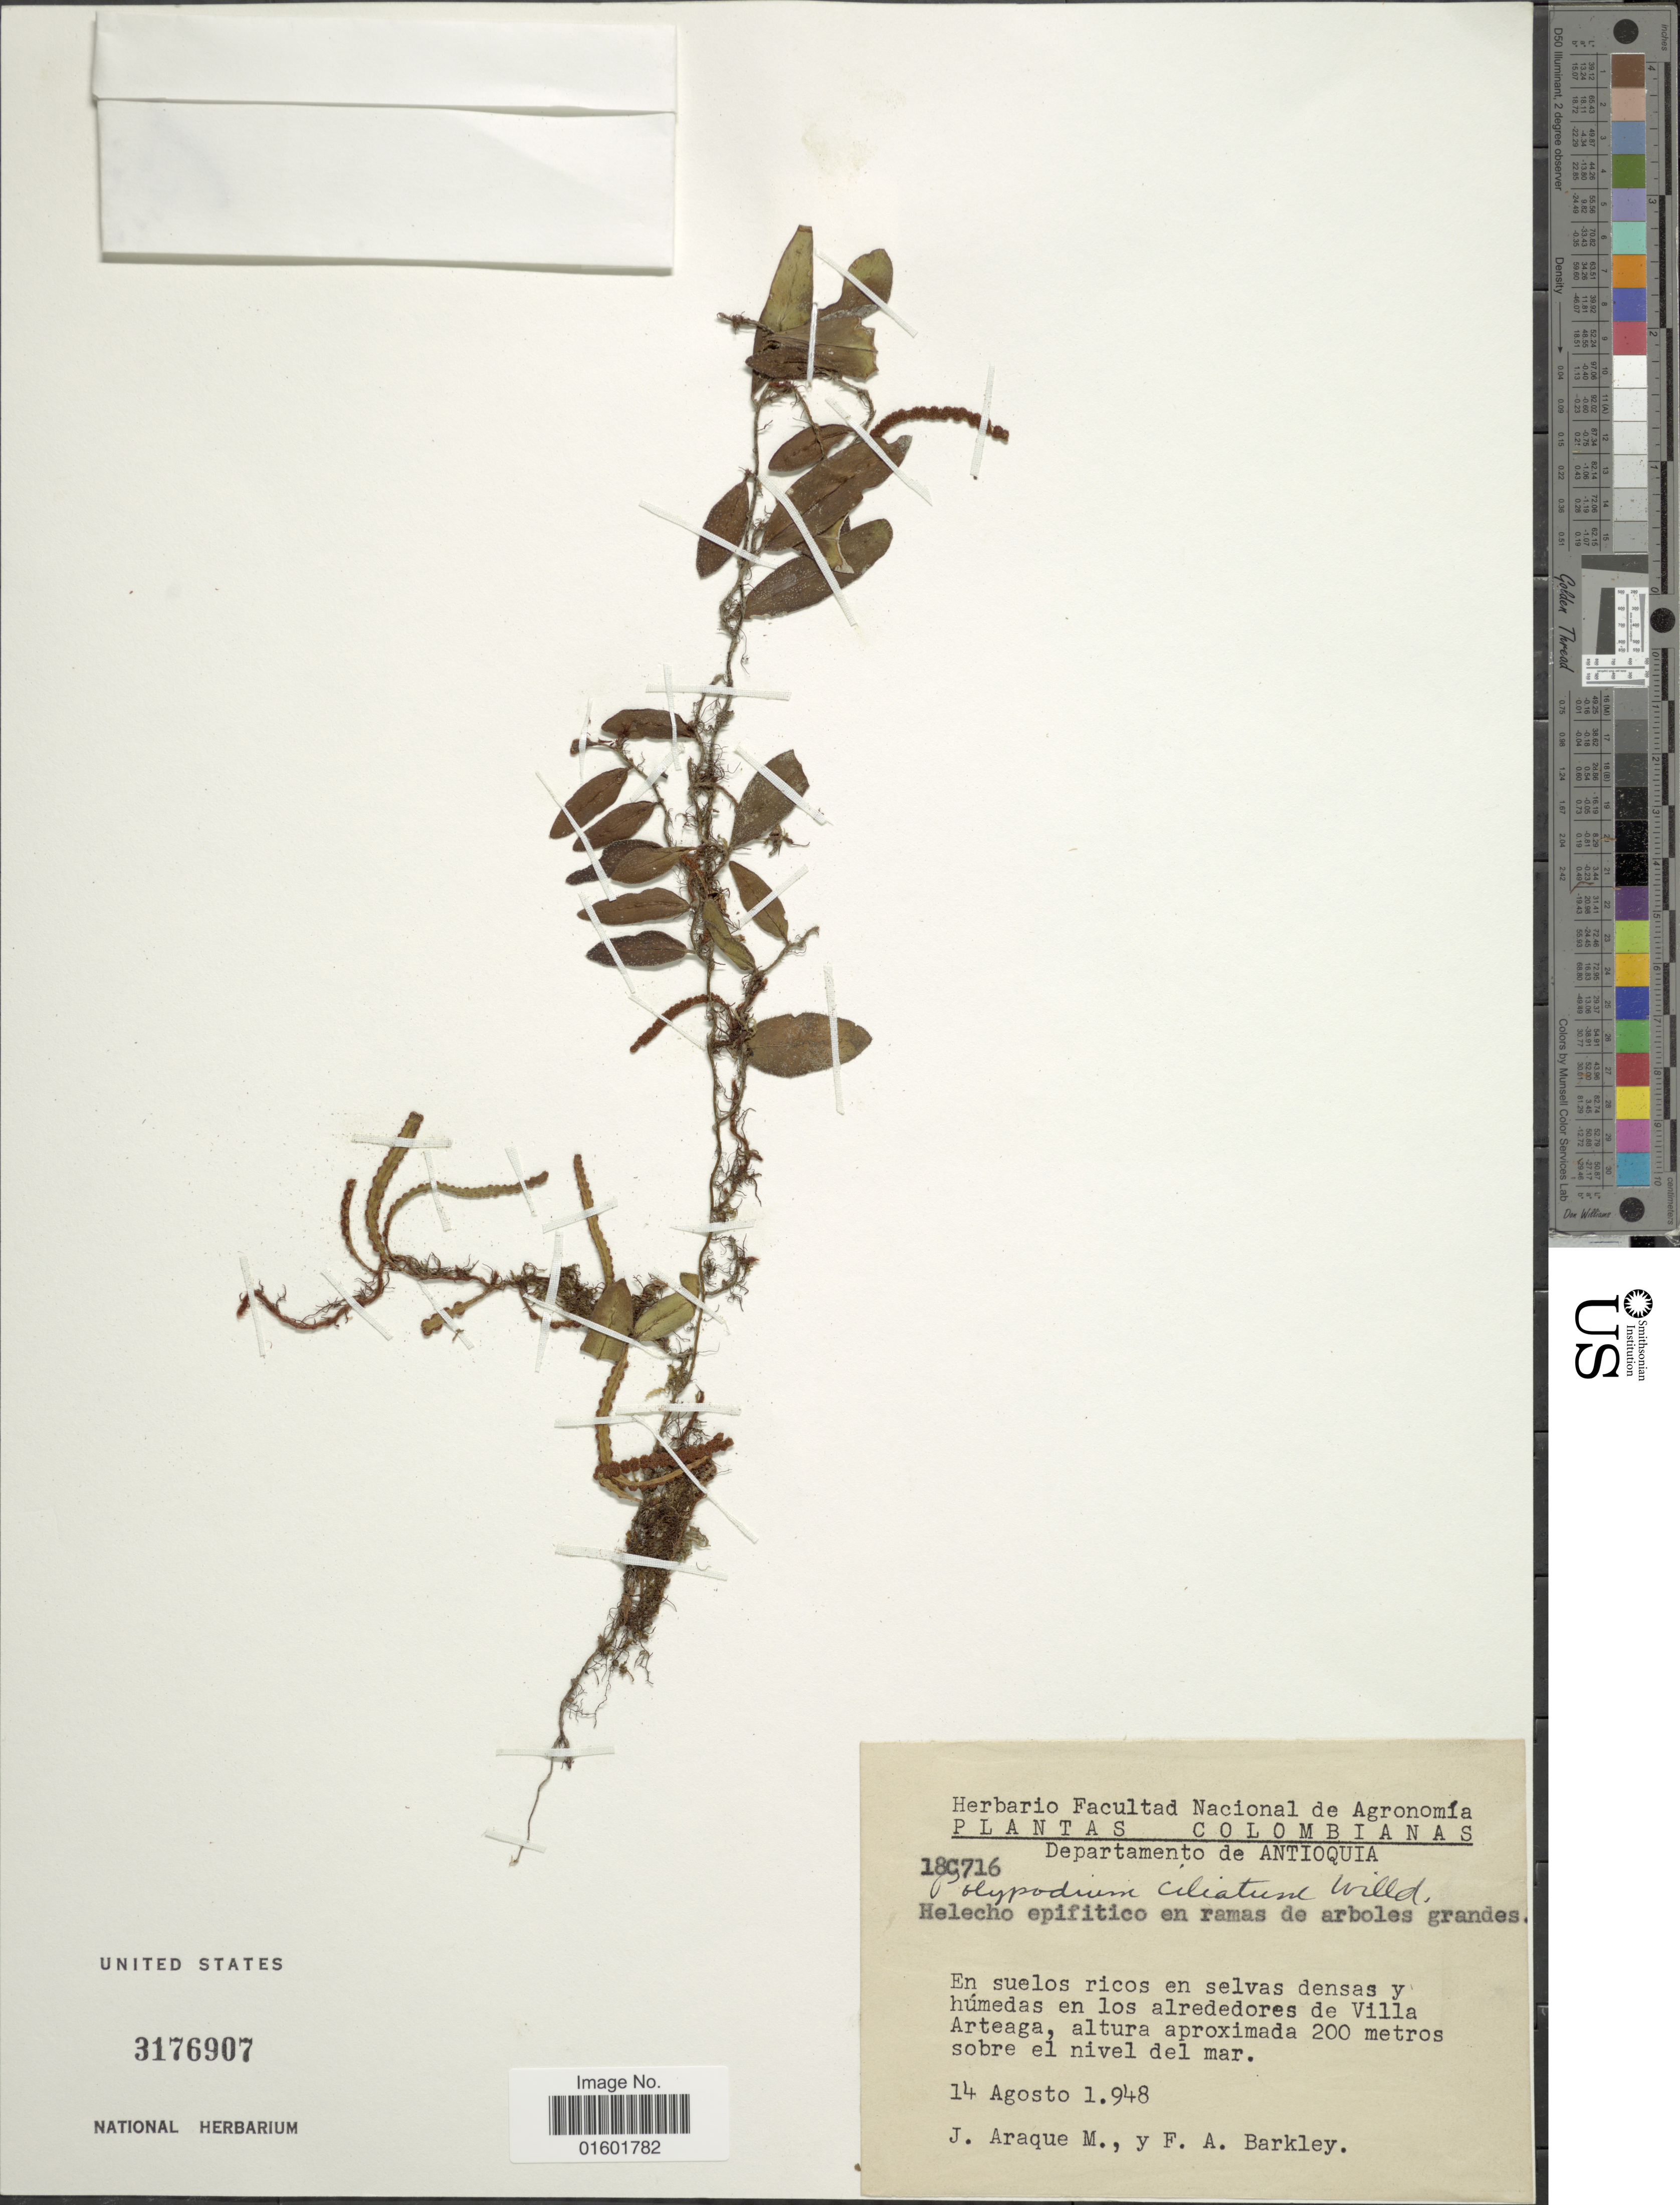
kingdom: Plantae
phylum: Tracheophyta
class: Polypodiopsida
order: Polypodiales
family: Polypodiaceae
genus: Microgramma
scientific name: Microgramma reptans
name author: (Cav.) A.R. Sm.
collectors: J. Araque Molina & F. A. Barkley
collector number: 18C716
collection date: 1948-08-14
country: Colombia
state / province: Antioquia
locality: En suelos ricos en selvas densas y humedas en los alrededores de Villa Arteaga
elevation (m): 200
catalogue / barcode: US 3176907